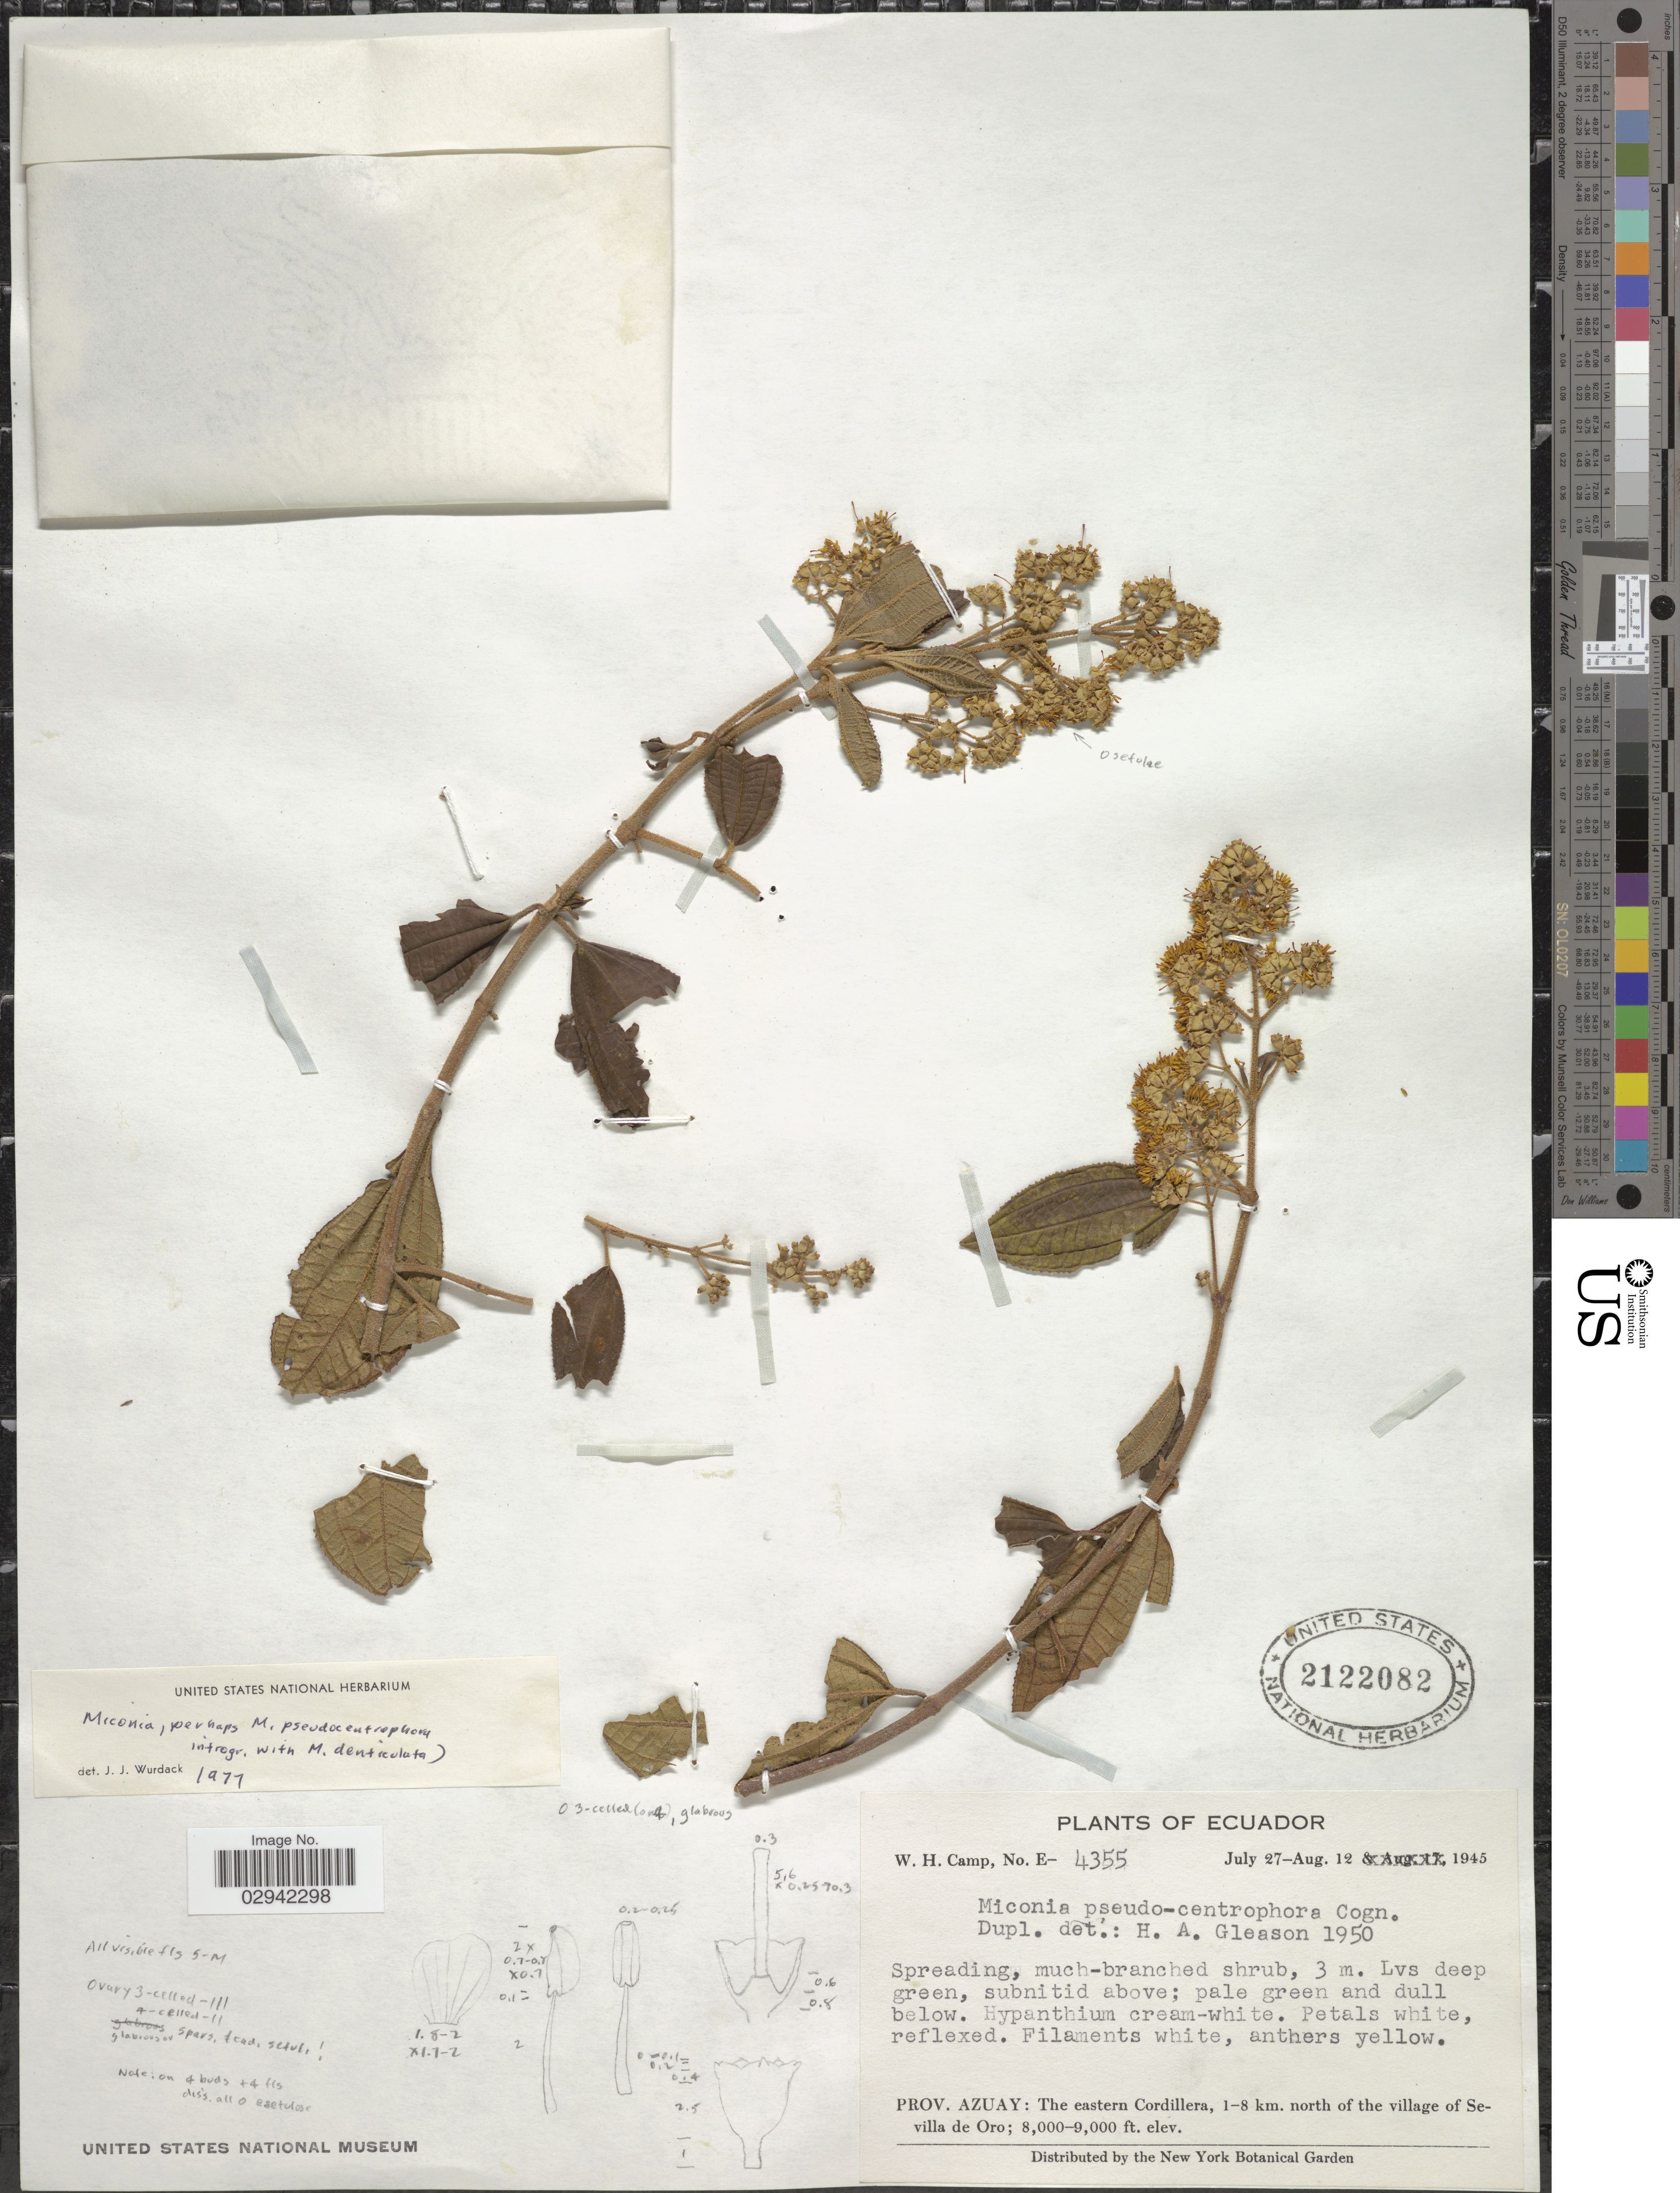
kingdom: Plantae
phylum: Tracheophyta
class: Magnoliopsida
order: Myrtales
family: Melastomataceae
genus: Miconia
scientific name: Miconia pseudocentrophora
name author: Cogn.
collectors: W. H. Camp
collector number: E-4355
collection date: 1945-07-27/1945-08-12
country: Ecuador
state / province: Azuay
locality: The eastern Cordillera, 1-8 km. north of the village of Sevilla de Oro.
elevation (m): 2438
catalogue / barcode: US 2122082